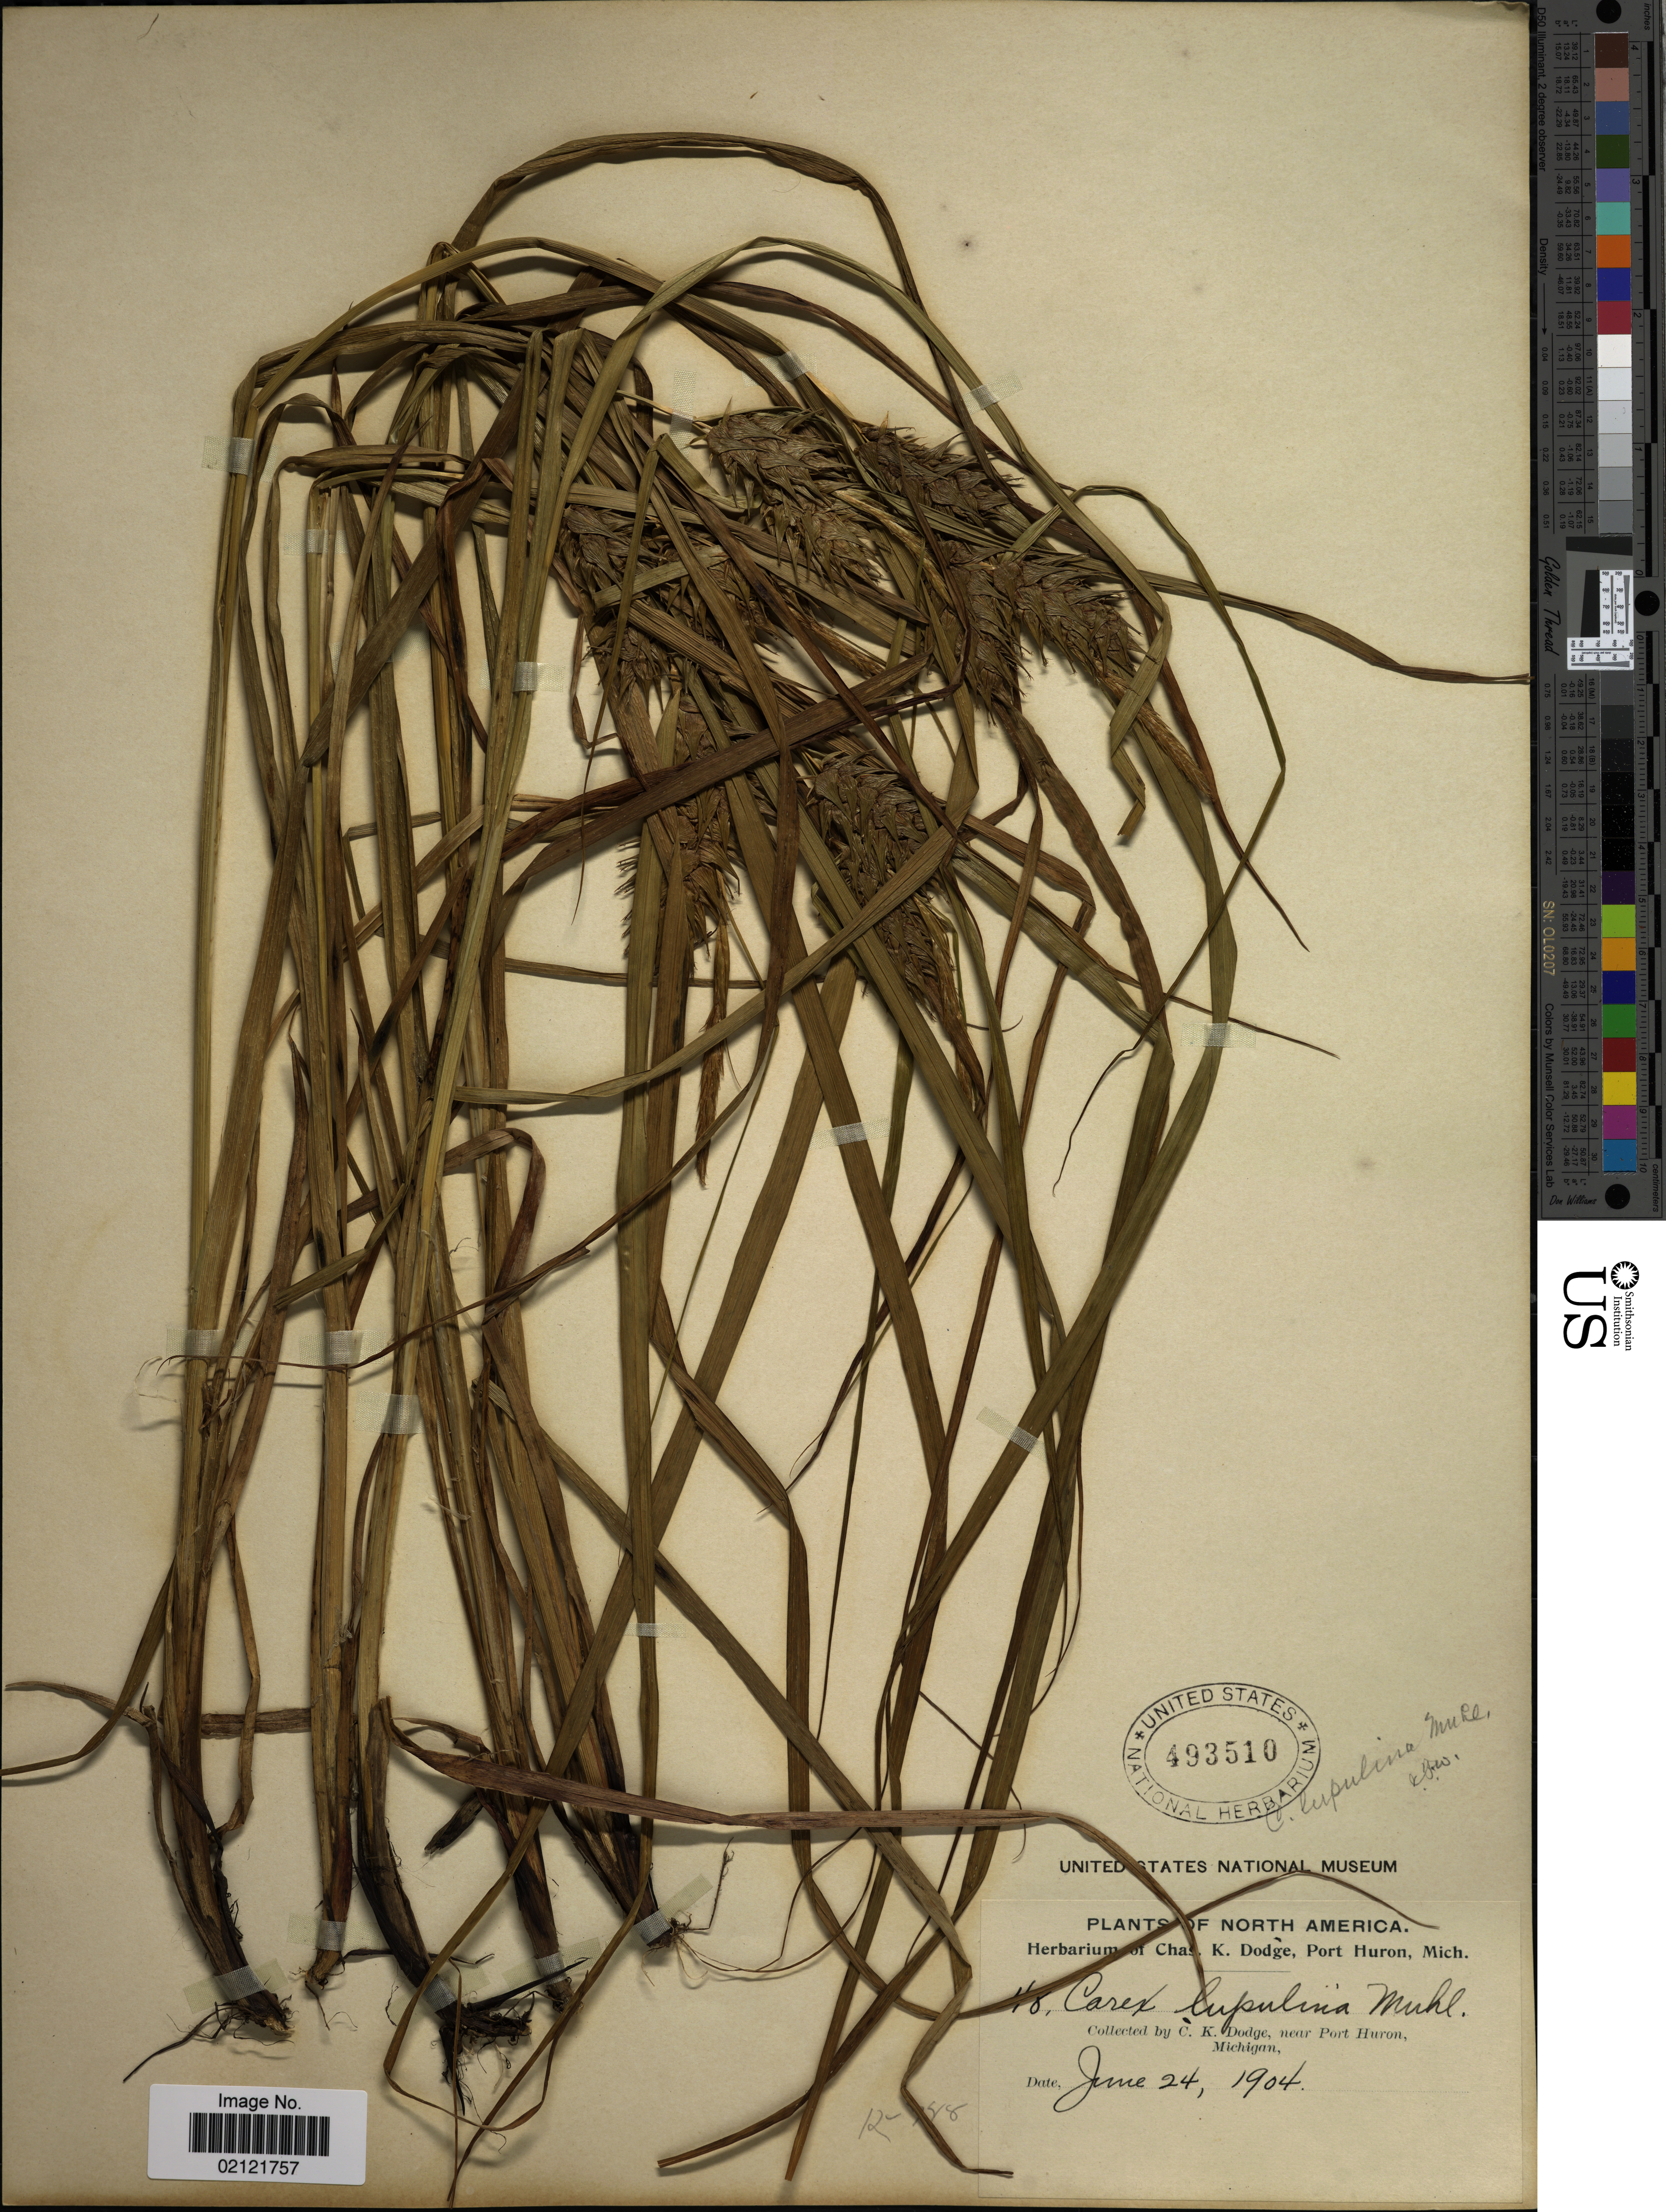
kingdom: Plantae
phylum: Tracheophyta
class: Liliopsida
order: Poales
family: Cyperaceae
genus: Carex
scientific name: Carex lupulina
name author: Muhl. ex Willd.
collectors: C. Dodge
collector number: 48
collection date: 1904-06-24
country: United States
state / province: Michigan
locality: Near Port Huron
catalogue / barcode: US 493510